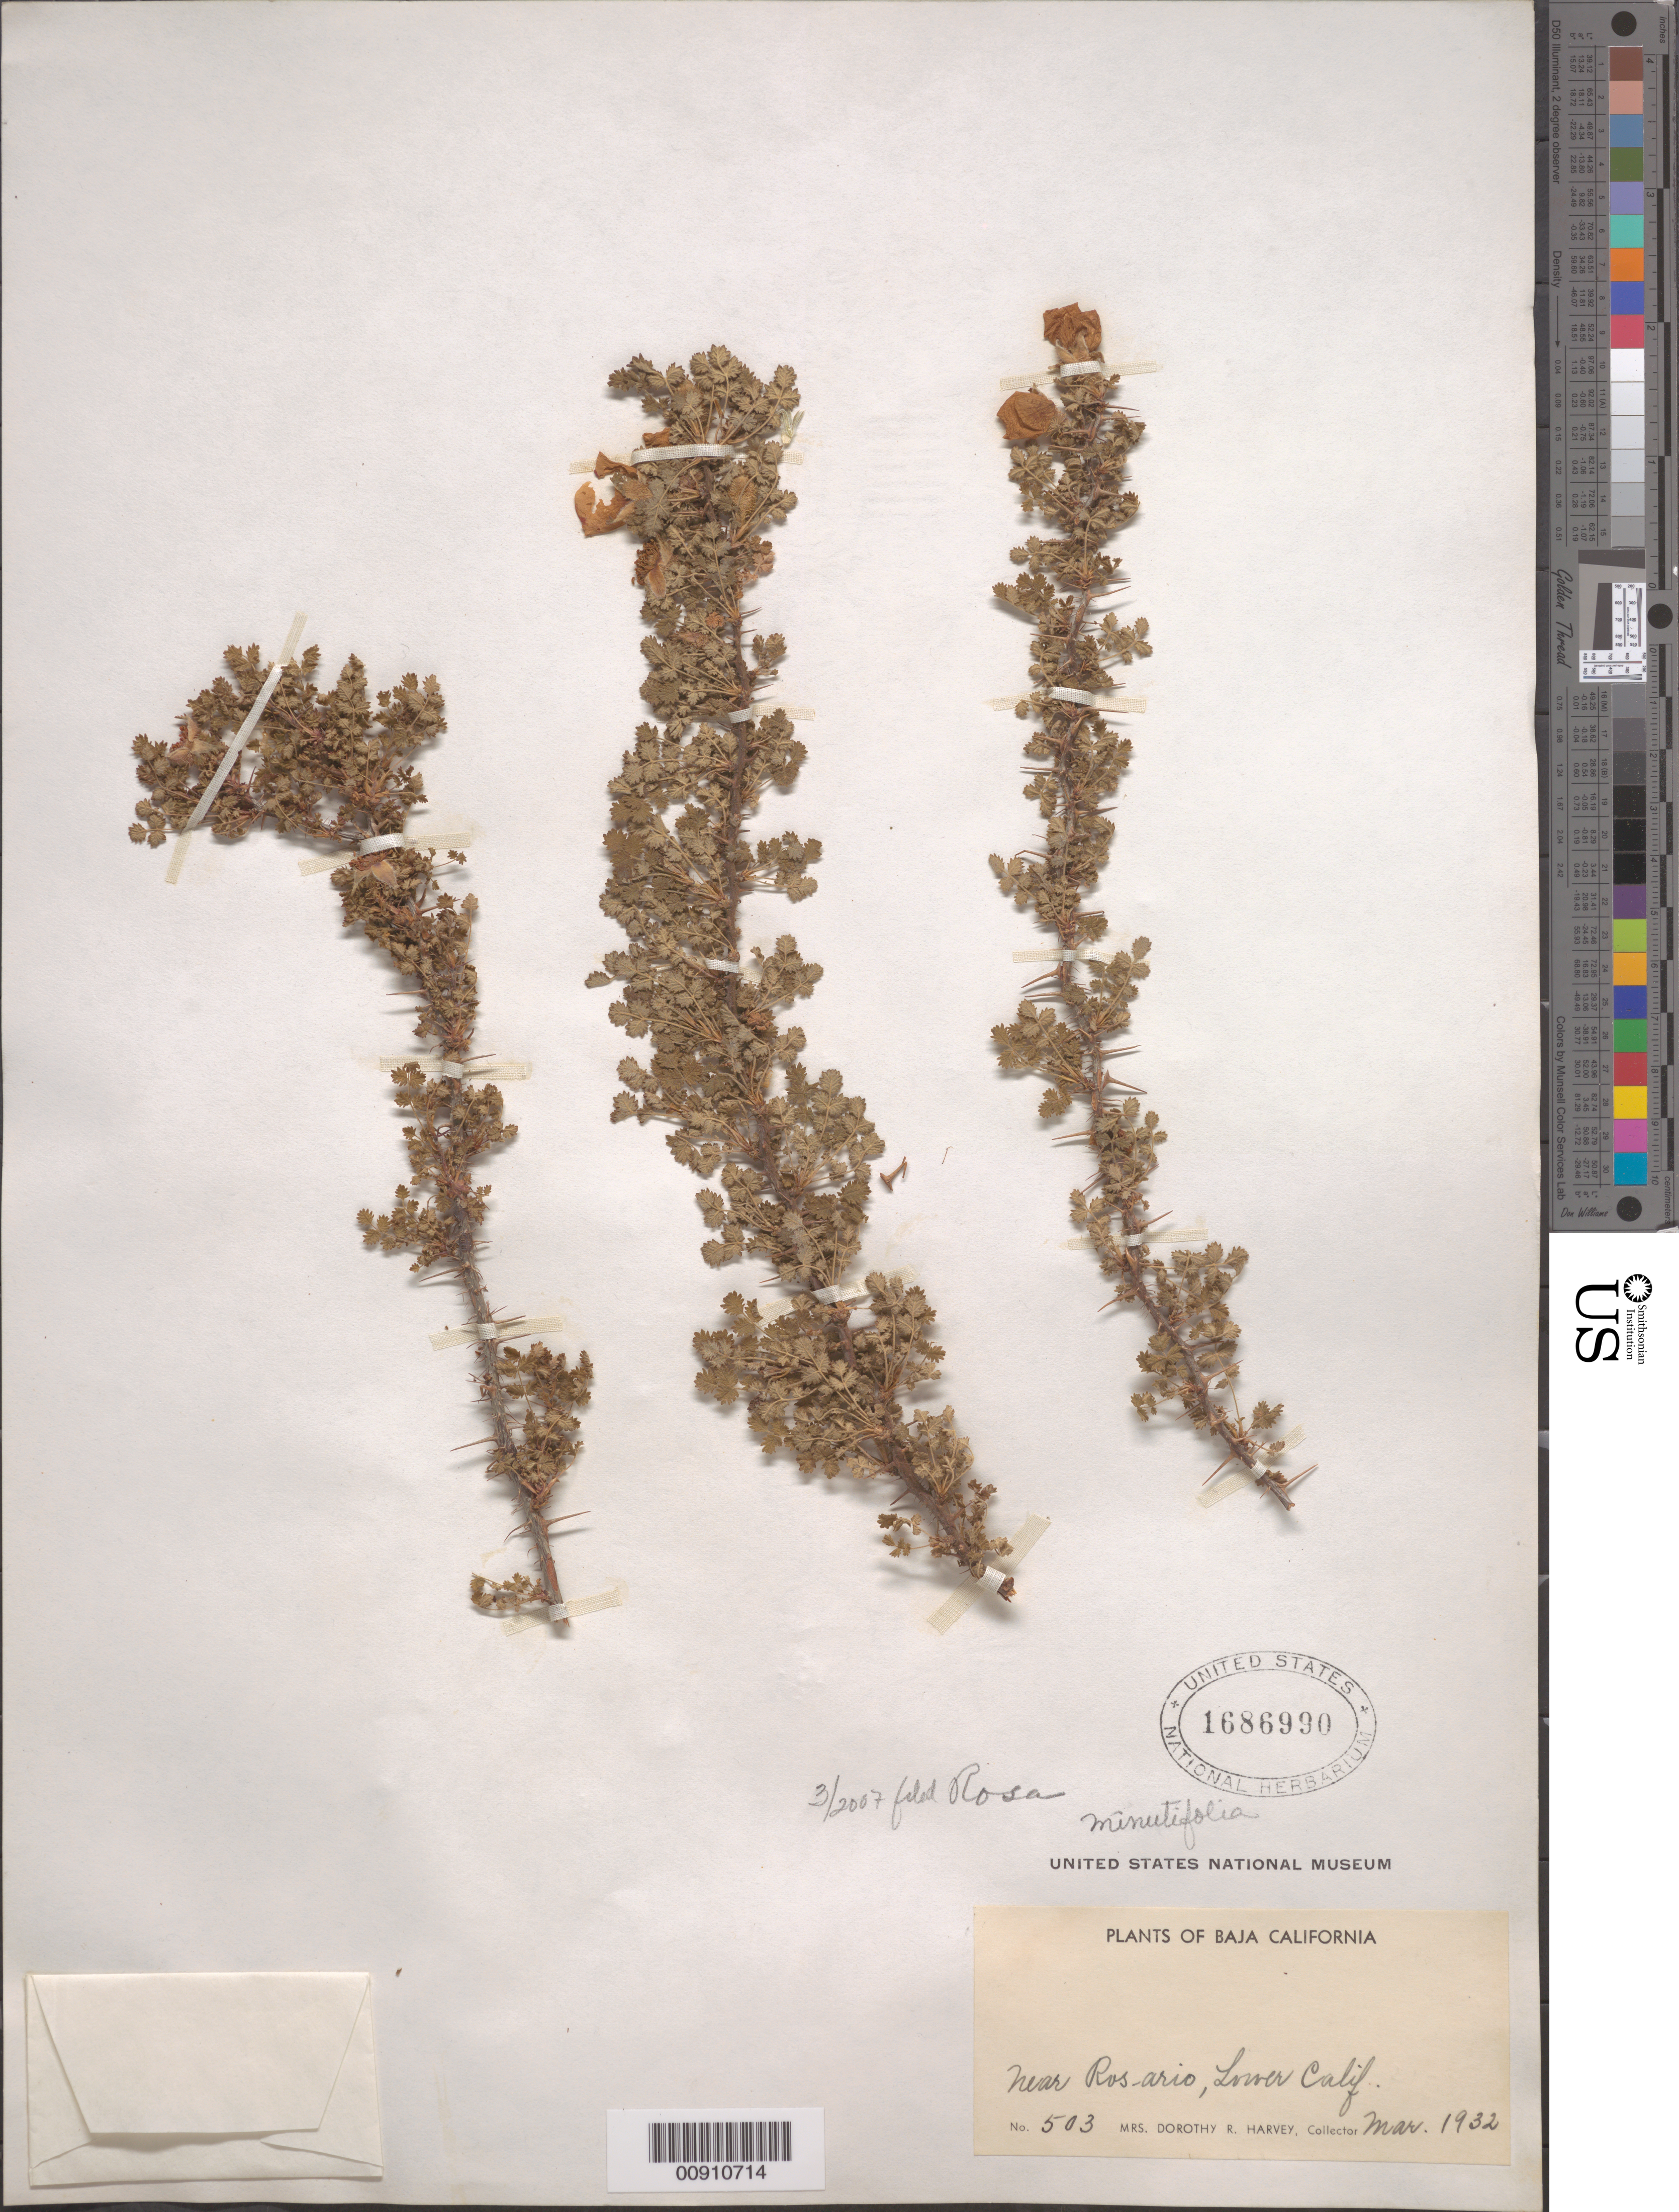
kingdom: Plantae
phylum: Tracheophyta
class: Magnoliopsida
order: Rosales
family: Rosaceae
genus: Rosa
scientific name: Rosa minutifolia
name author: Engelm. in Parry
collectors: Harvey, Mrs. D. R.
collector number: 503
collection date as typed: Mar 1932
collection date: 1932-03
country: Mexico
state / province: Baja California Norte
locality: Near Rosario, Lower California.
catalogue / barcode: US 1686990